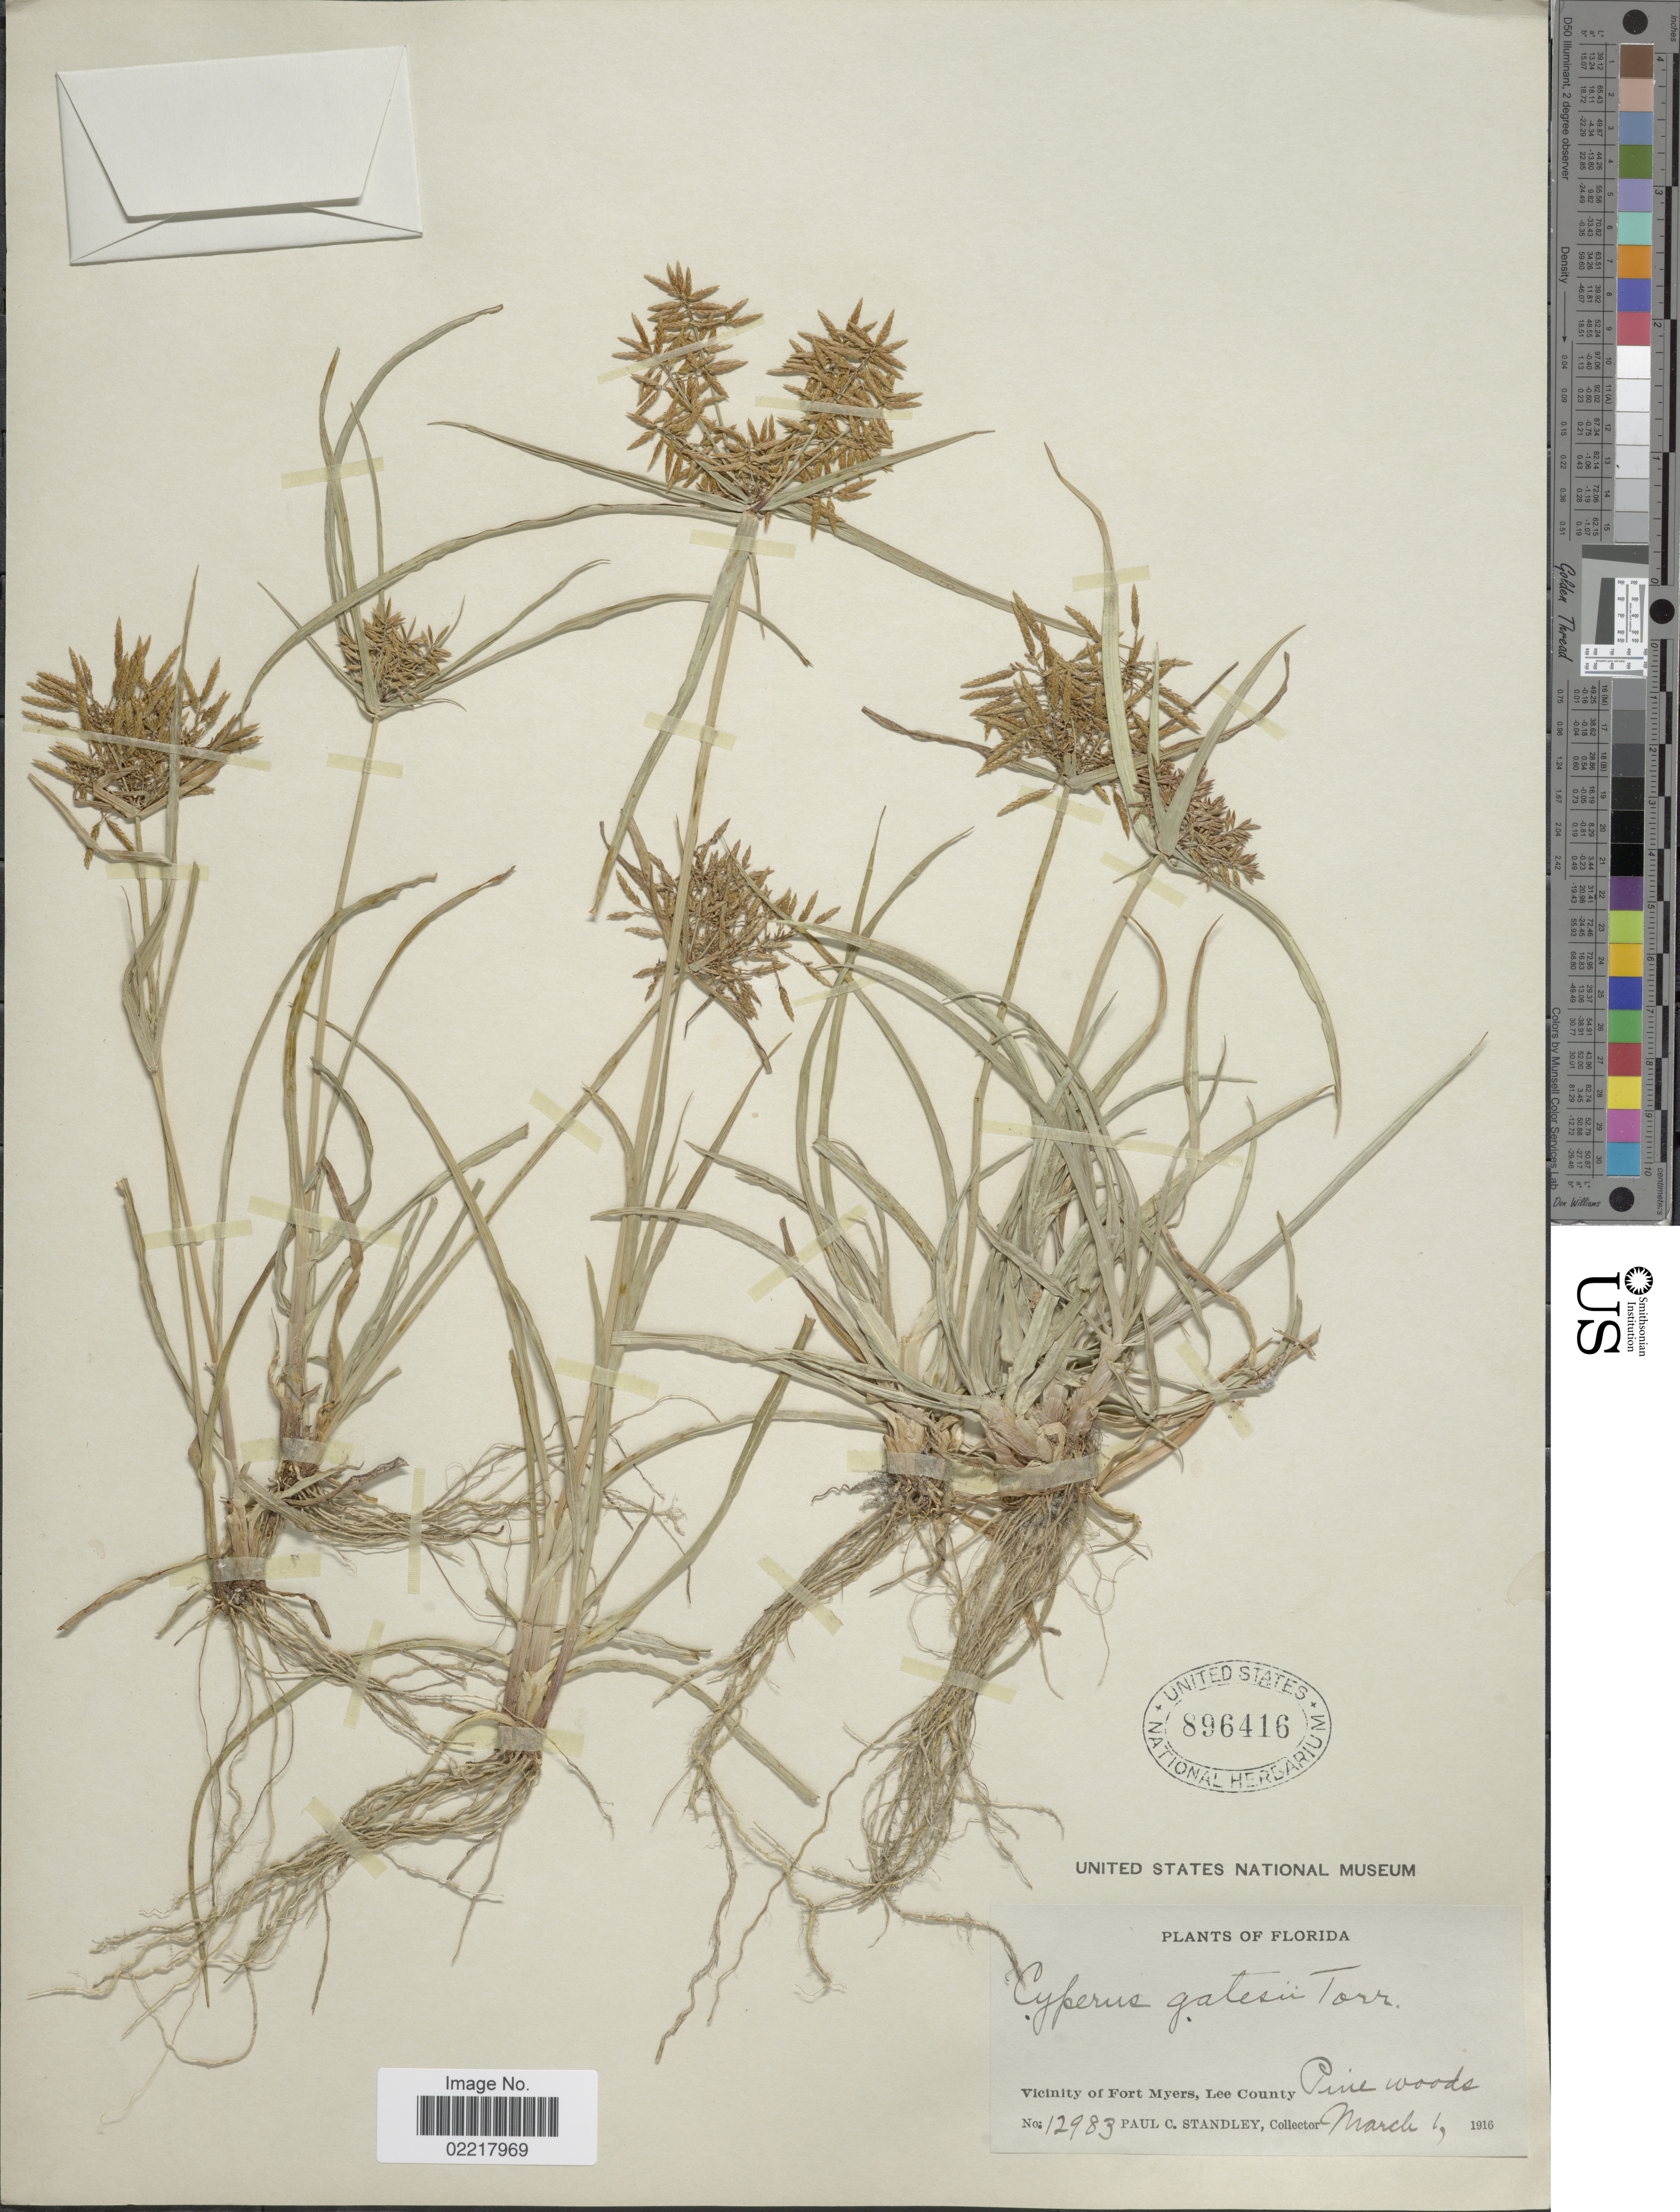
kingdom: Plantae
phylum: Tracheophyta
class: Liliopsida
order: Poales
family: Cyperaceae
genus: Cyperus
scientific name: Cyperus polystachyos var. texensis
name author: (Torr.) Fernald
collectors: P. C. Standley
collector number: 12983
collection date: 1916-03-01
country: United States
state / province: Florida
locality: Vicinity of Fort Myers, Lee County, Pine woods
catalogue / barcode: US 896416